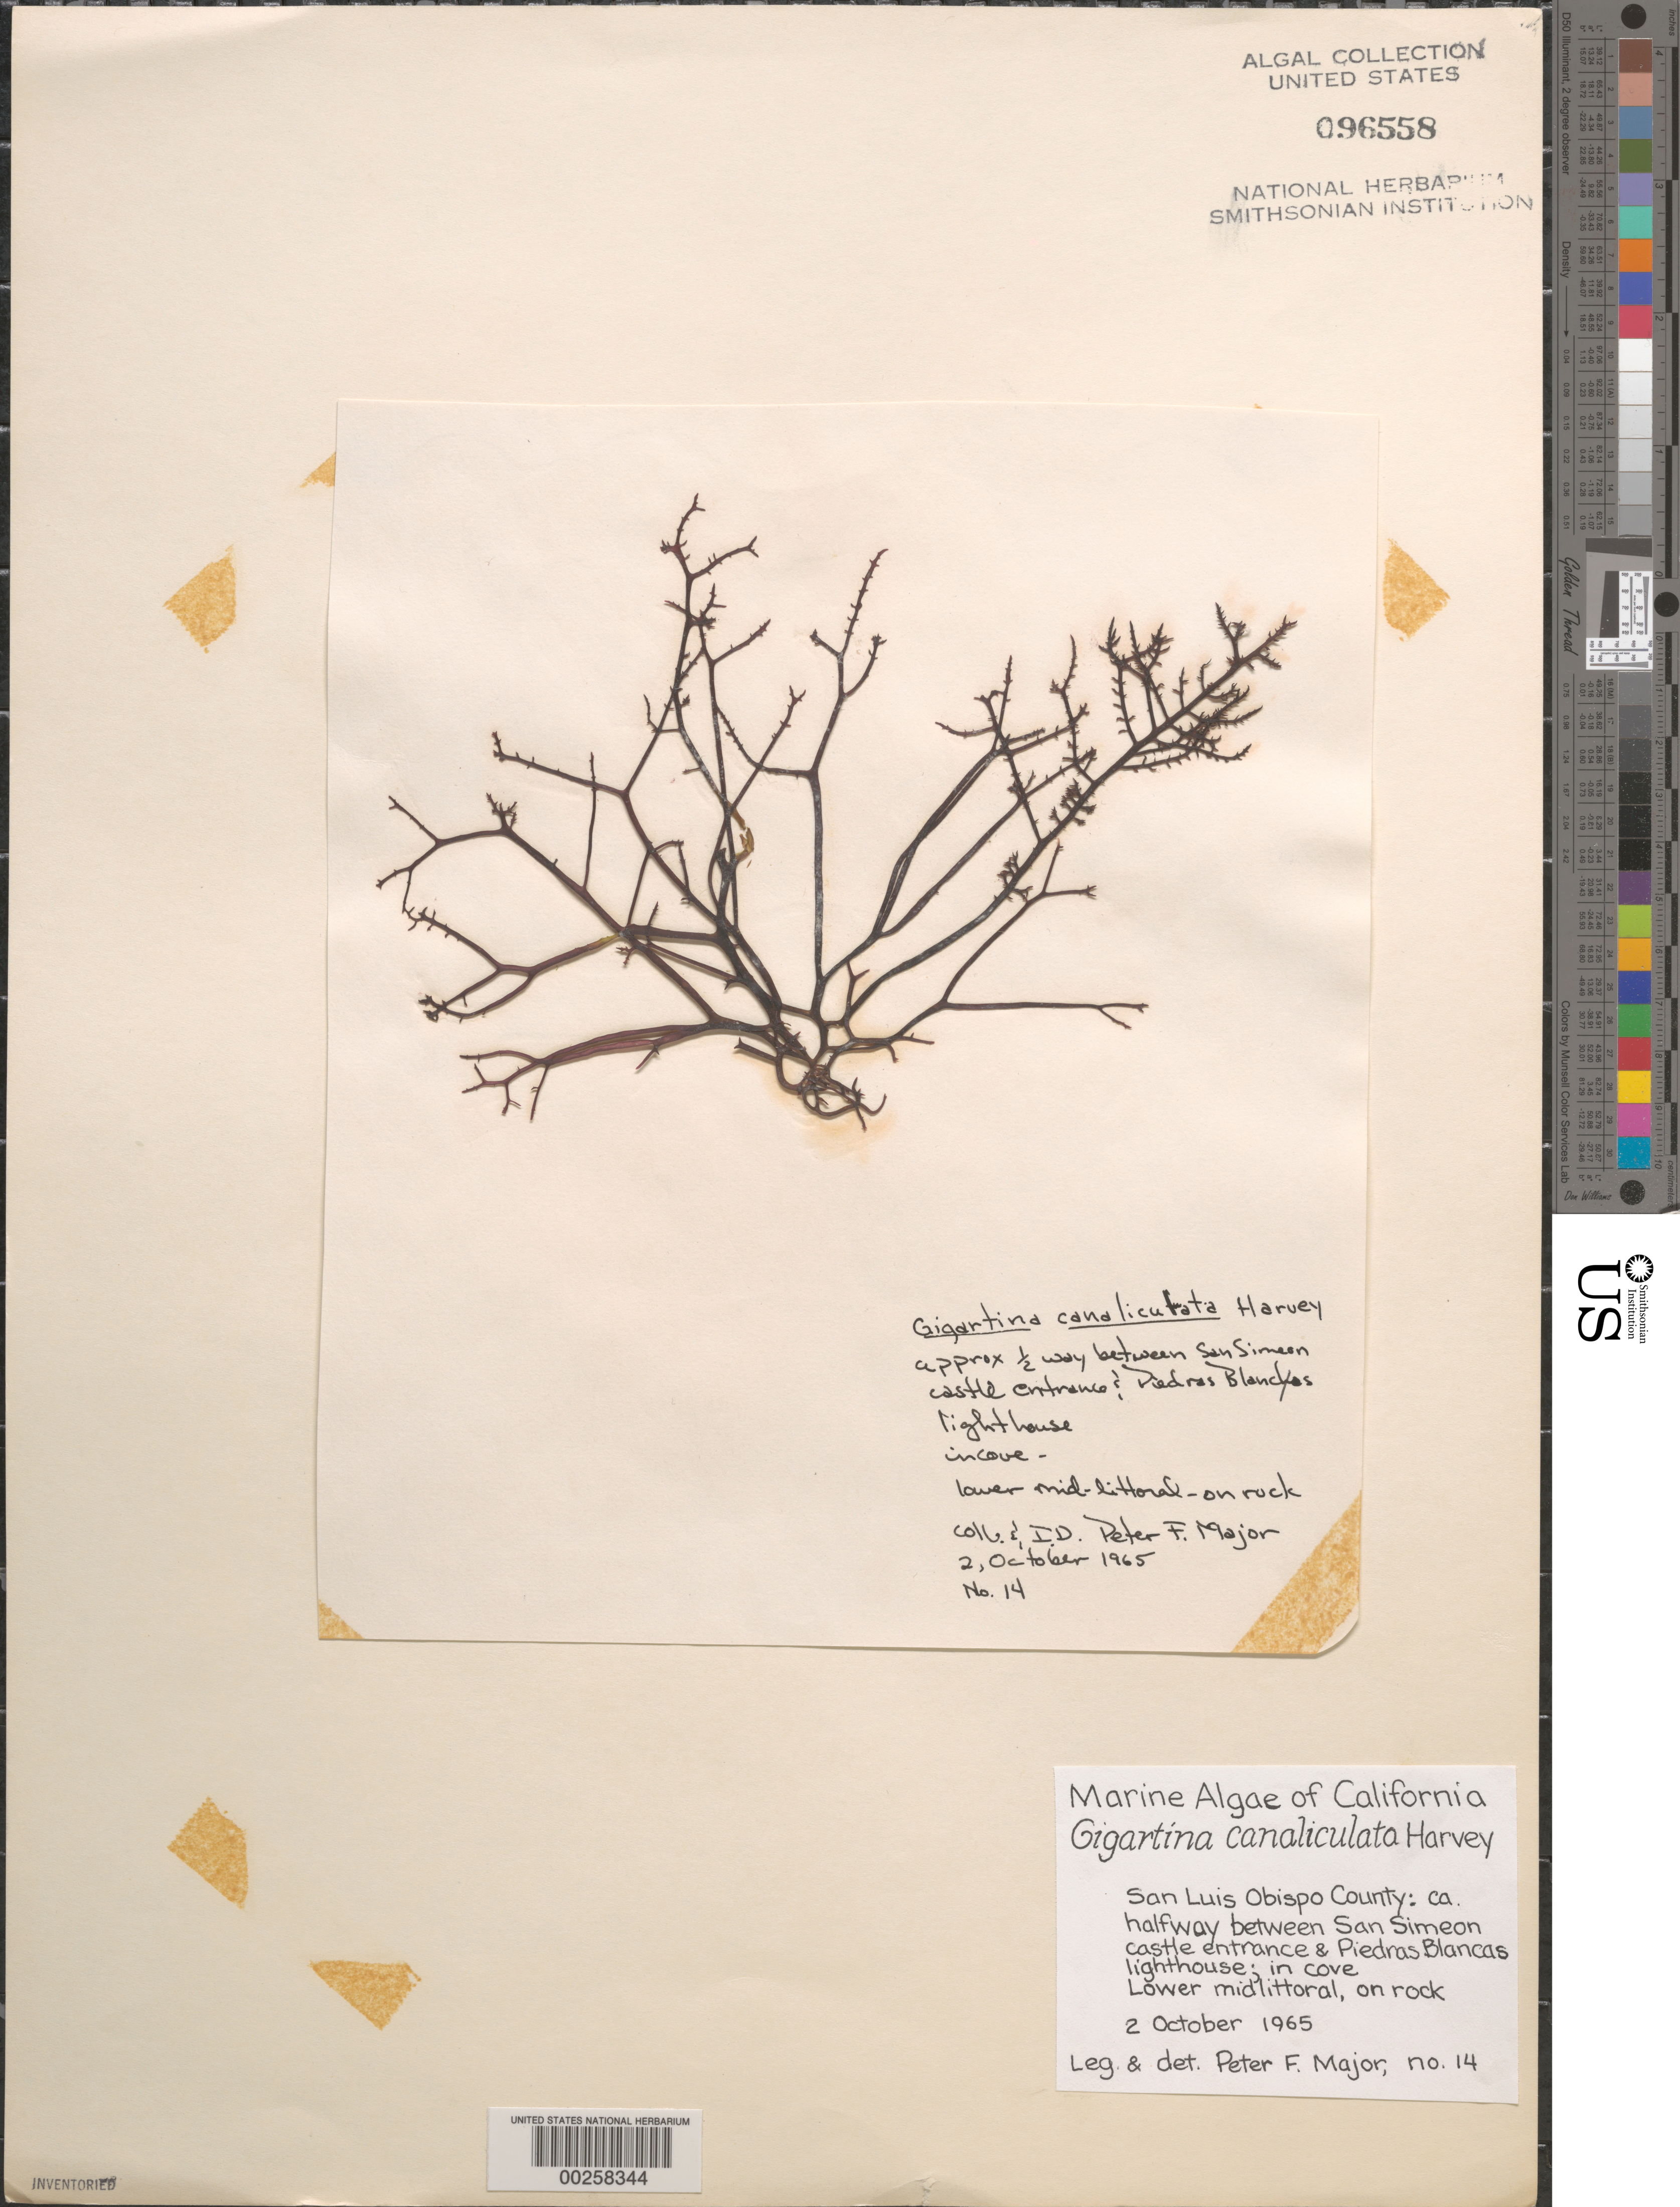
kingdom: Plantae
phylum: Rhodophyta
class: Florideophyceae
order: Gigartinales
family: Gigartinaceae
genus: Chondracanthus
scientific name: Chondracanthus canaliculatus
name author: (Harv.) Guiry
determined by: Algae name updating Project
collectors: P. Major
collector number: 14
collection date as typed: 02 Oct 1965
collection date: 1965-10-02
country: United States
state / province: California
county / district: San Luis Obispo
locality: Between San Simeon Castle and Piedras Blancas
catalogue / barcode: US 96558